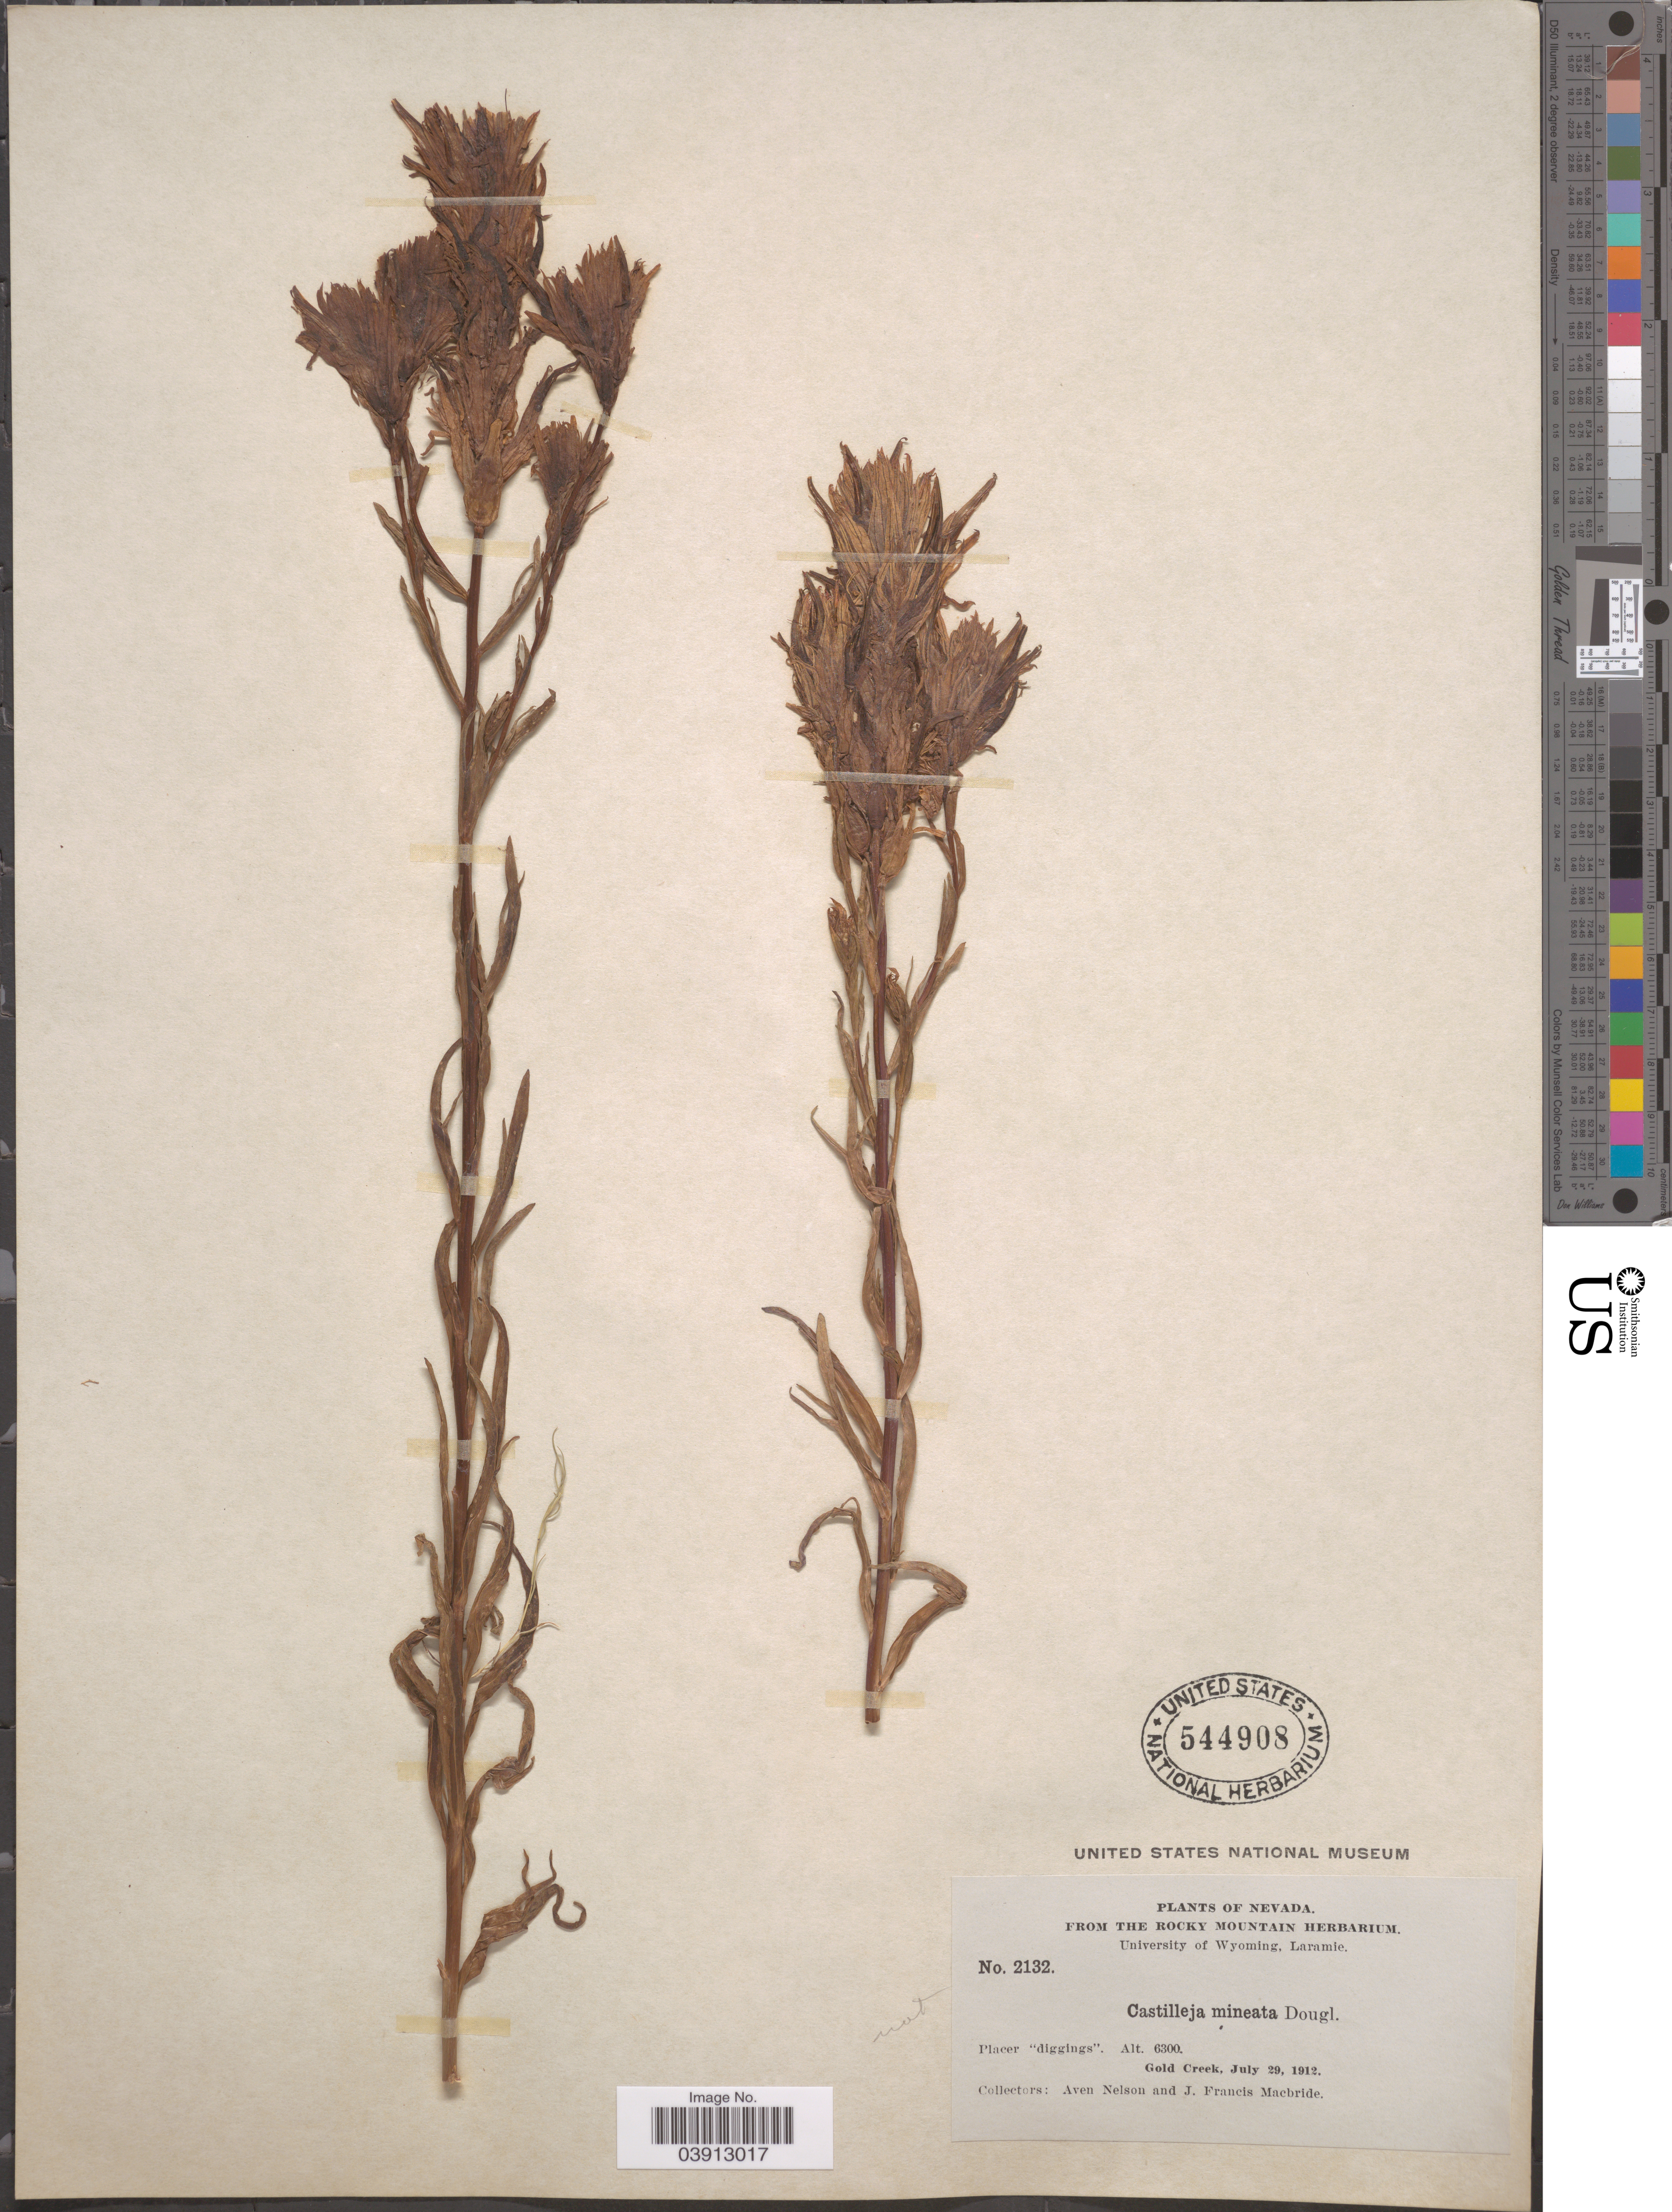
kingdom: Plantae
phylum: Tracheophyta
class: Magnoliopsida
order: Lamiales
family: Orobanchaceae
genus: Castilleja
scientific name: Castilleja miniata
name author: Douglas ex Hook.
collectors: A. Nelson & J. F. Macbride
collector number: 2132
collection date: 1912-07-29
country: United States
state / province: Nevada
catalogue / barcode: US 544908